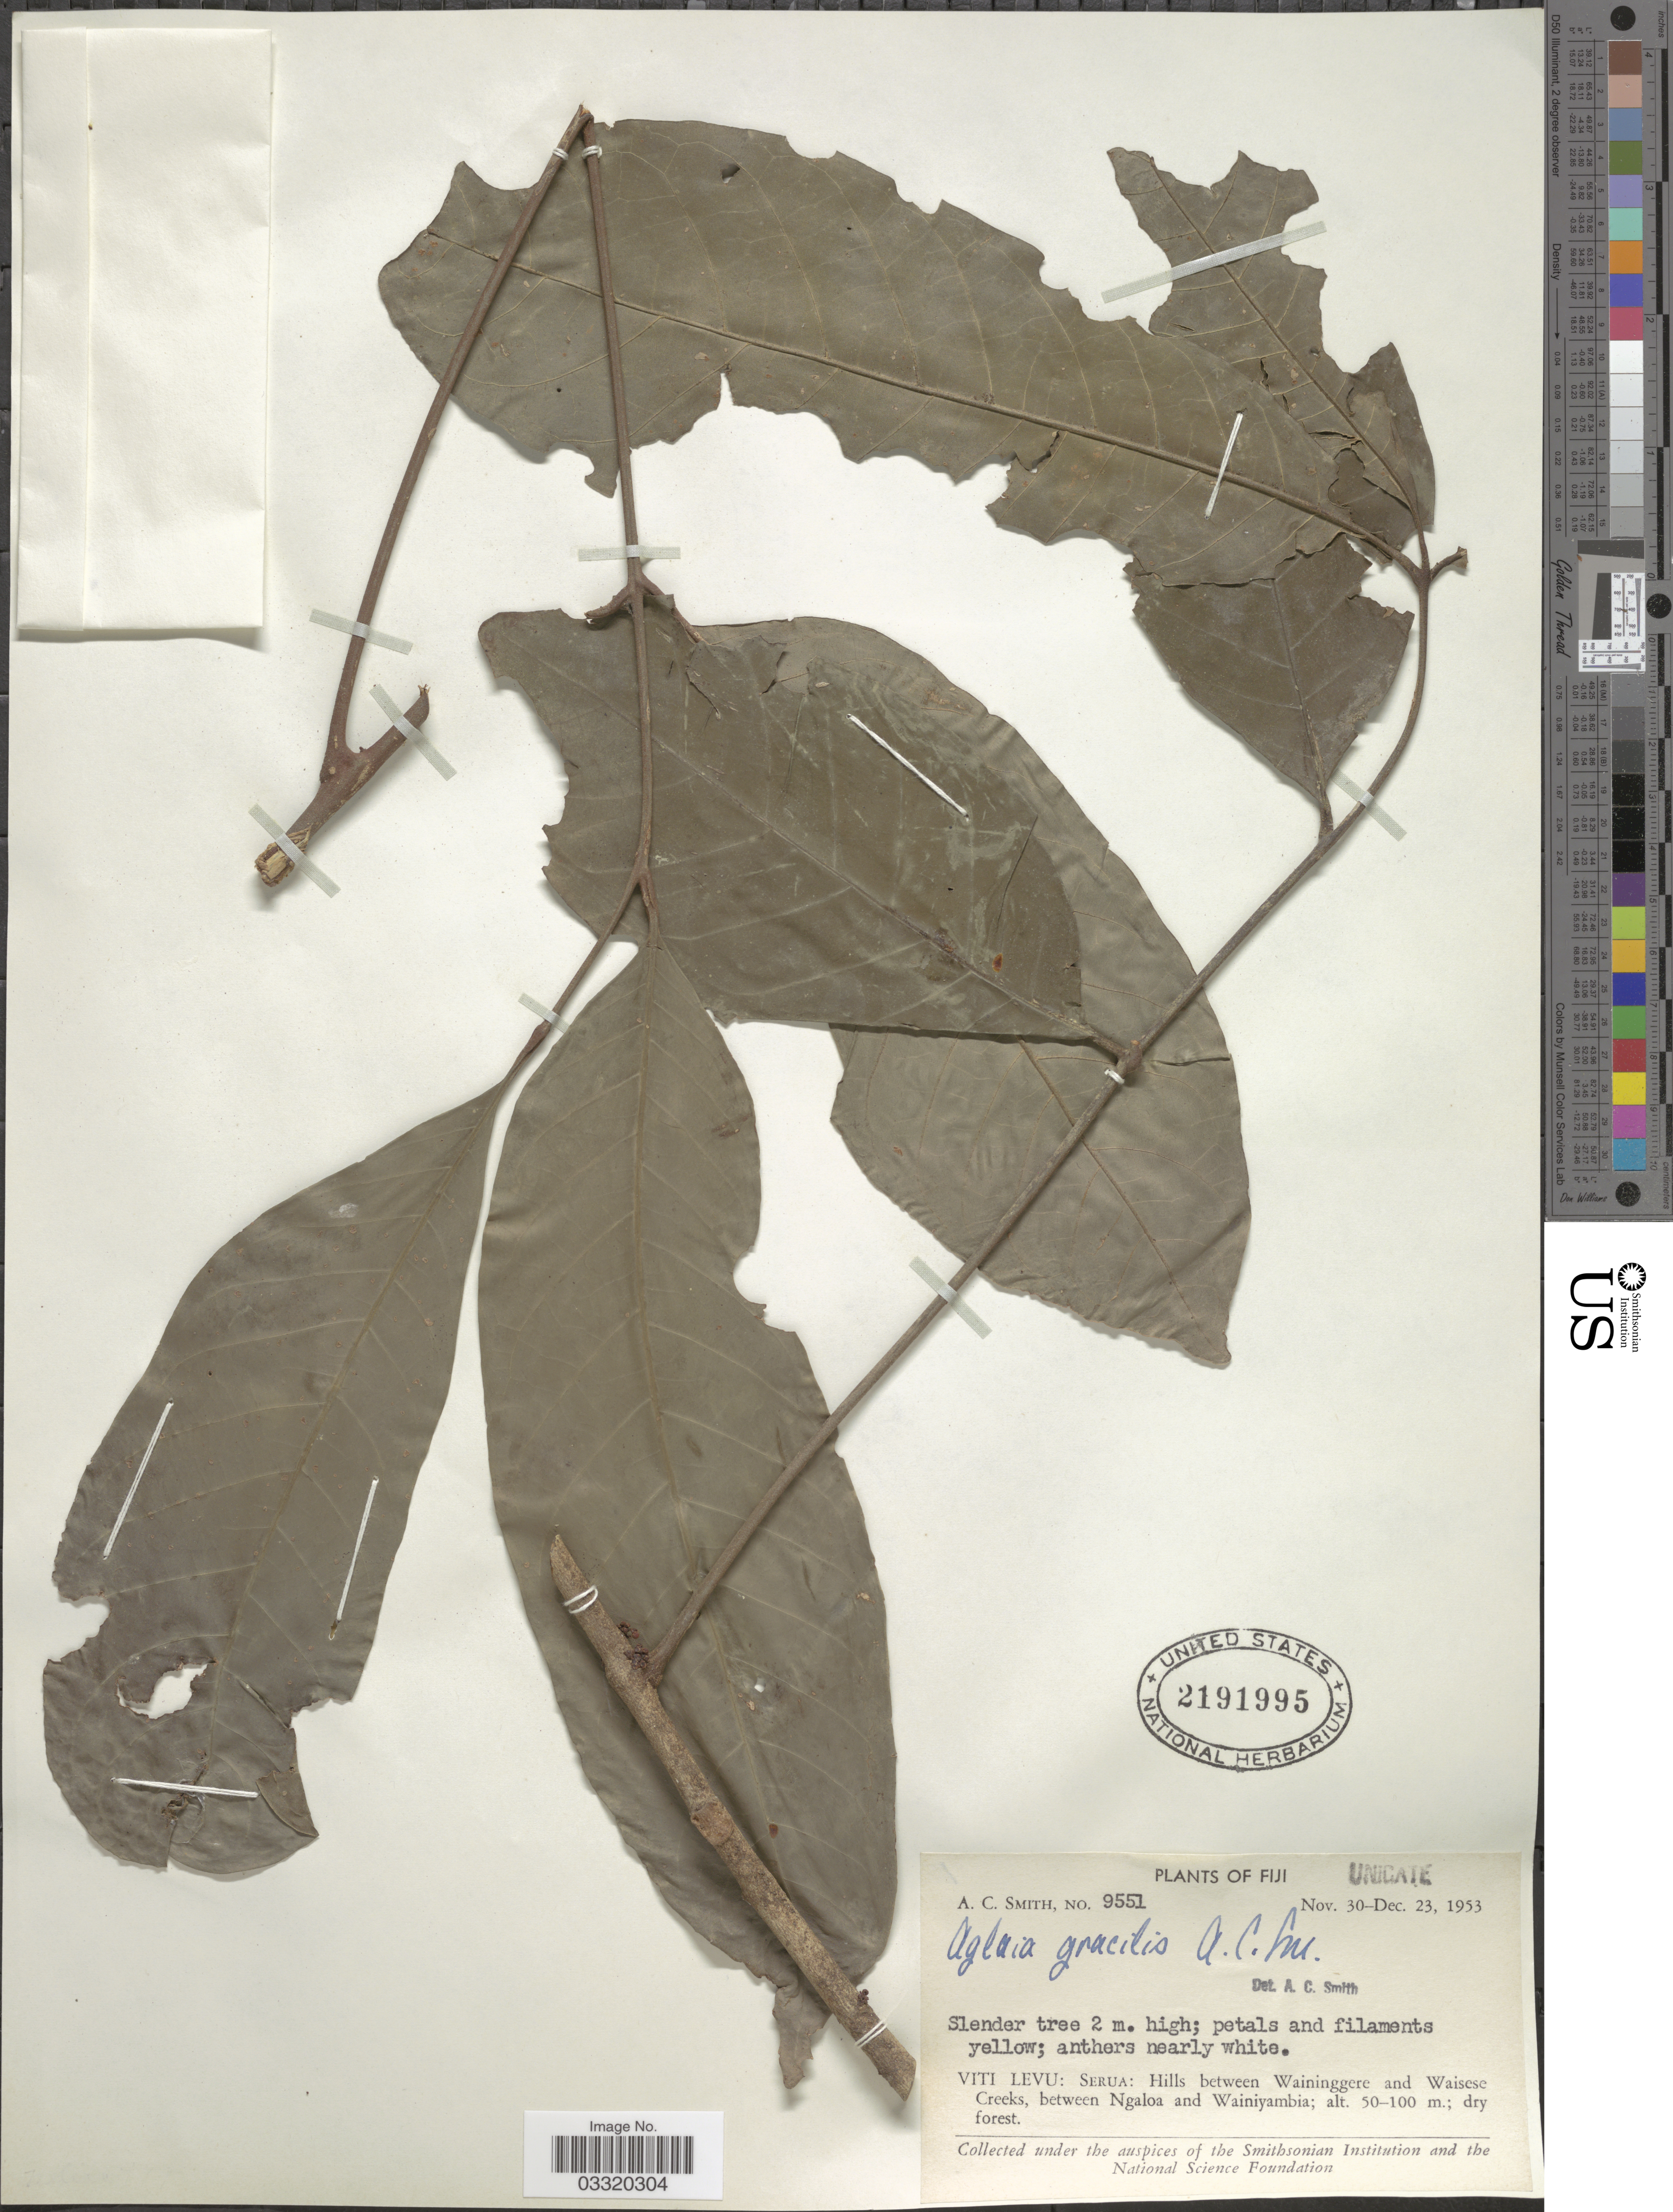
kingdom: Plantae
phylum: Tracheophyta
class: Magnoliopsida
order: Sapindales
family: Meliaceae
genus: Aglaia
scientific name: Aglaia gracilis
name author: A.C. Sm.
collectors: A. C. Smith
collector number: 9551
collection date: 1953-11-30/1953-12-23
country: Fiji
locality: Viti Levu: Serua: Hills between Waininggere and Waisese Creeks, between Ngaloa and Wainiyambia.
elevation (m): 50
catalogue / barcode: US 2191995